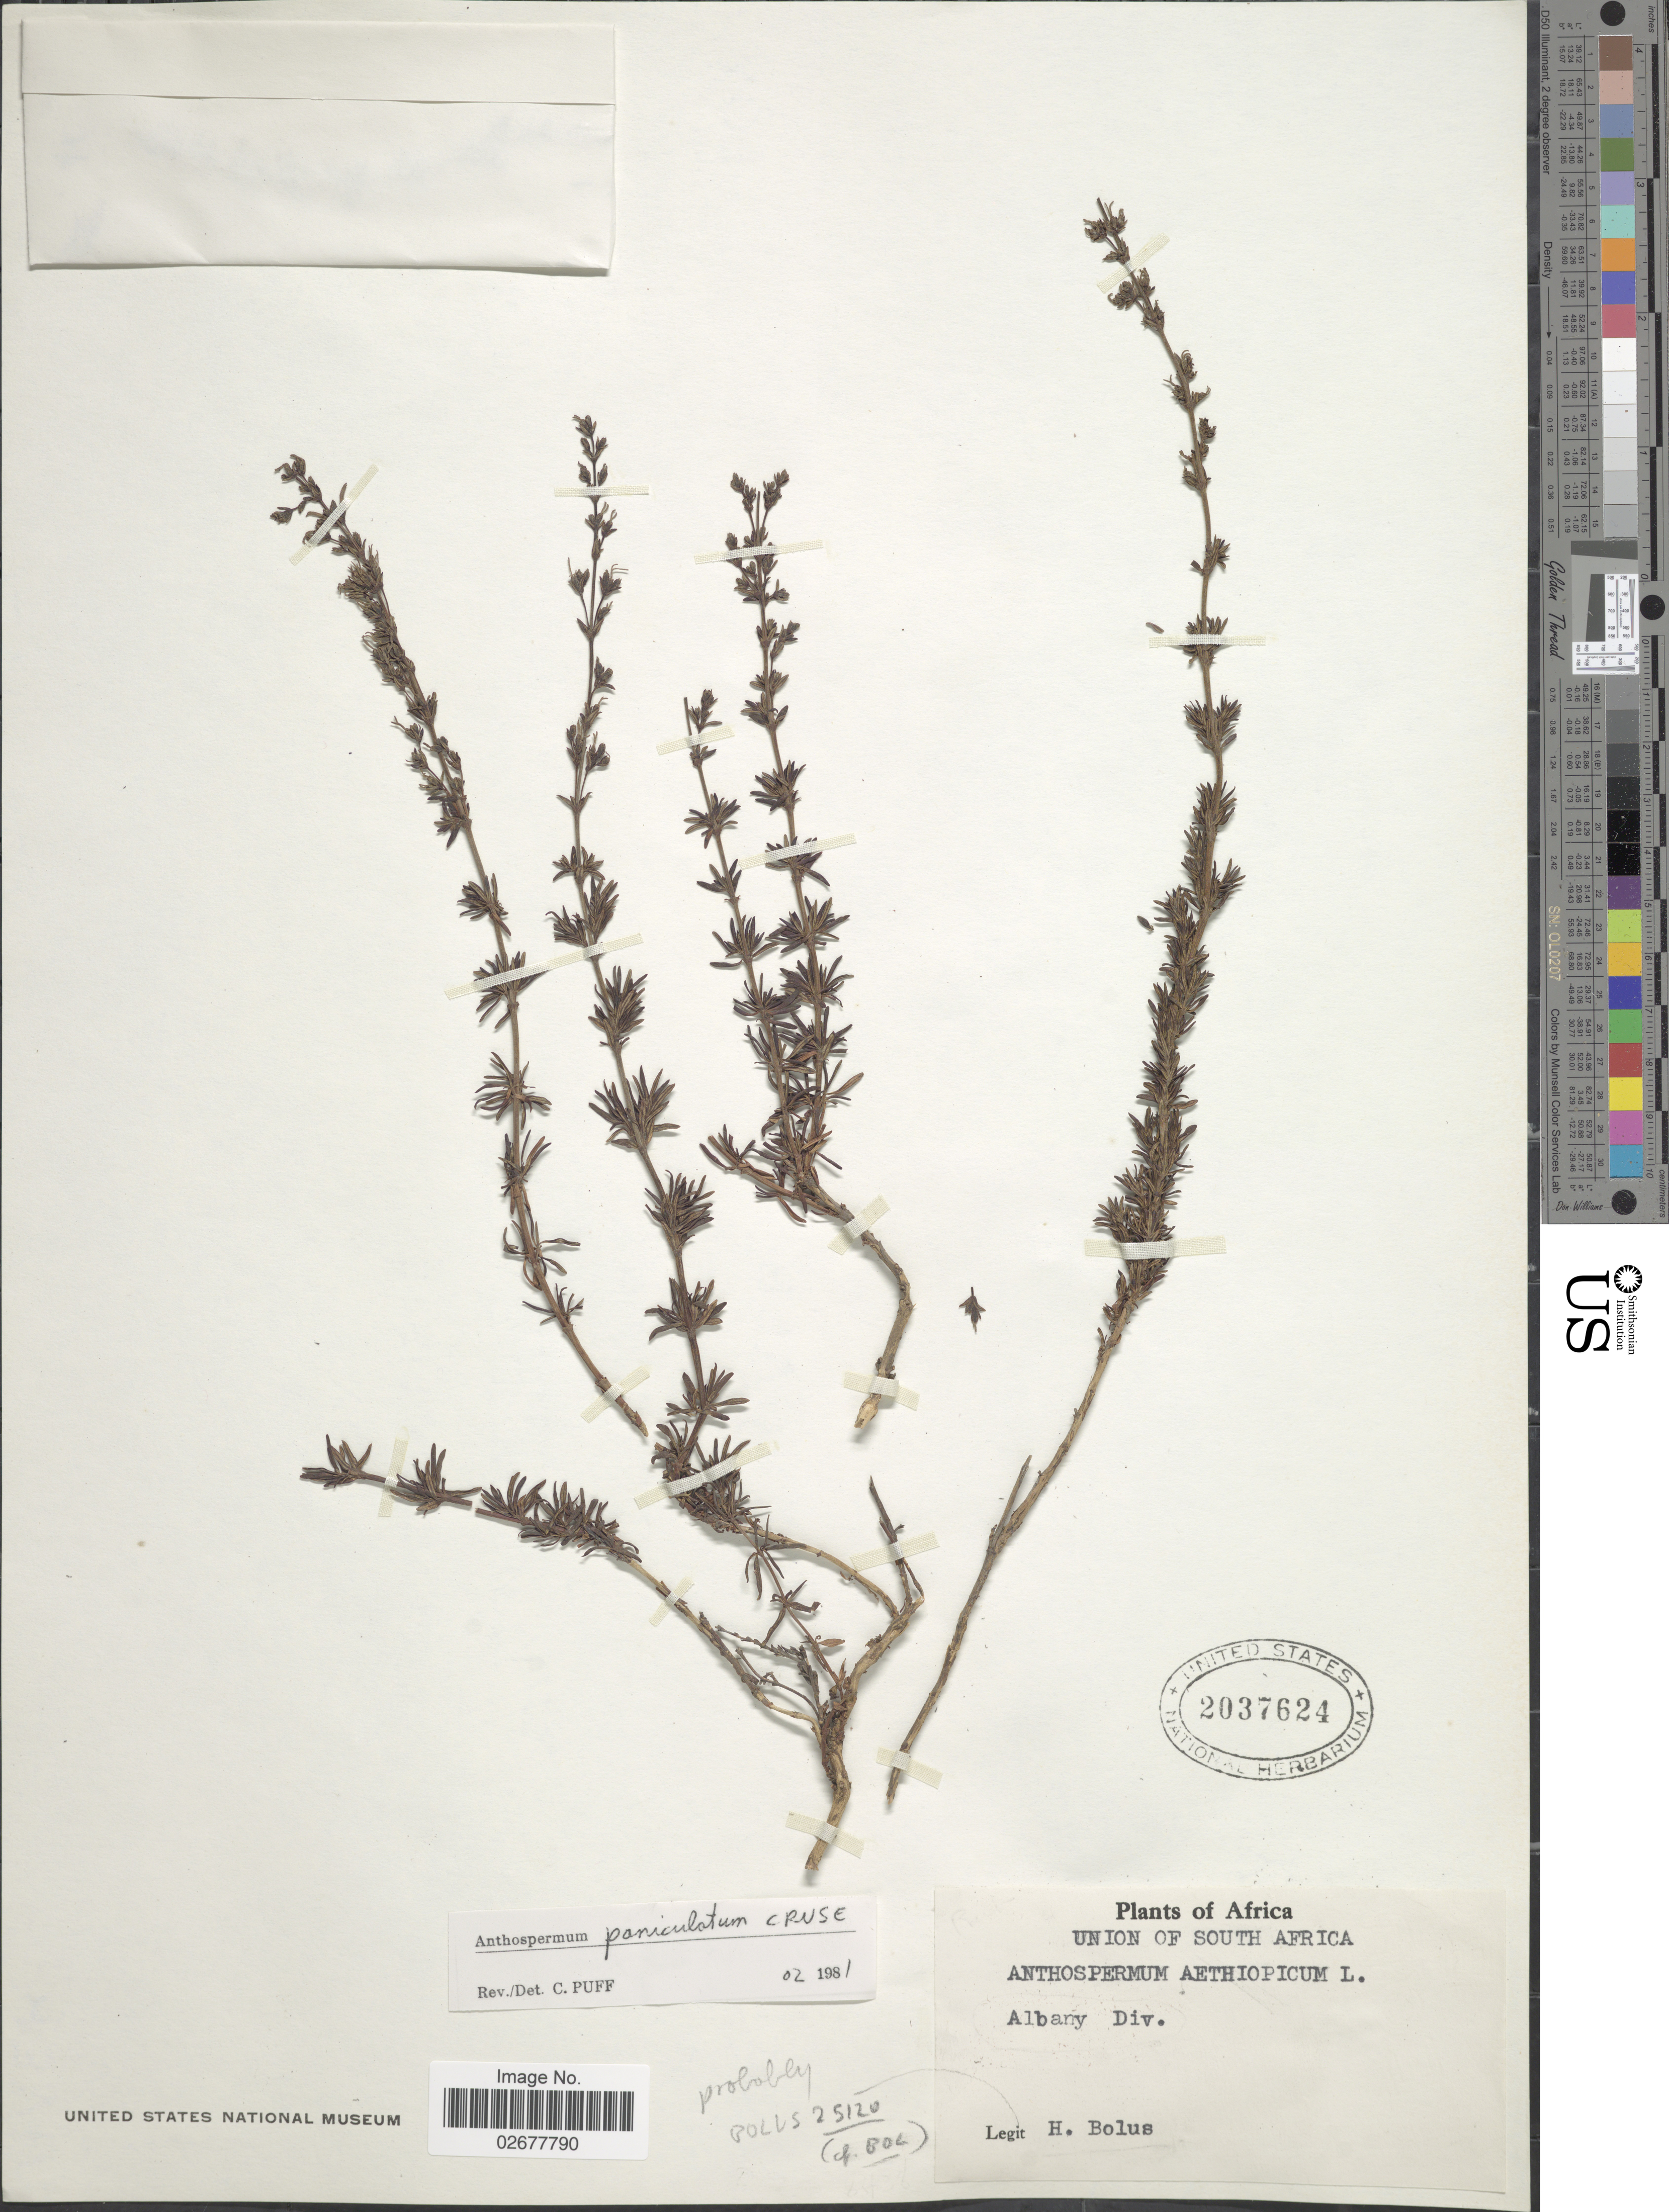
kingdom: Plantae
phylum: Tracheophyta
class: Magnoliopsida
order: Gentianales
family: Rubiaceae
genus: Anthospermum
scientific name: Anthospermum paniculatum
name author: Cruse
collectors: H. Bolus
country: South Africa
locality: Albany Div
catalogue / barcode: US 2037624